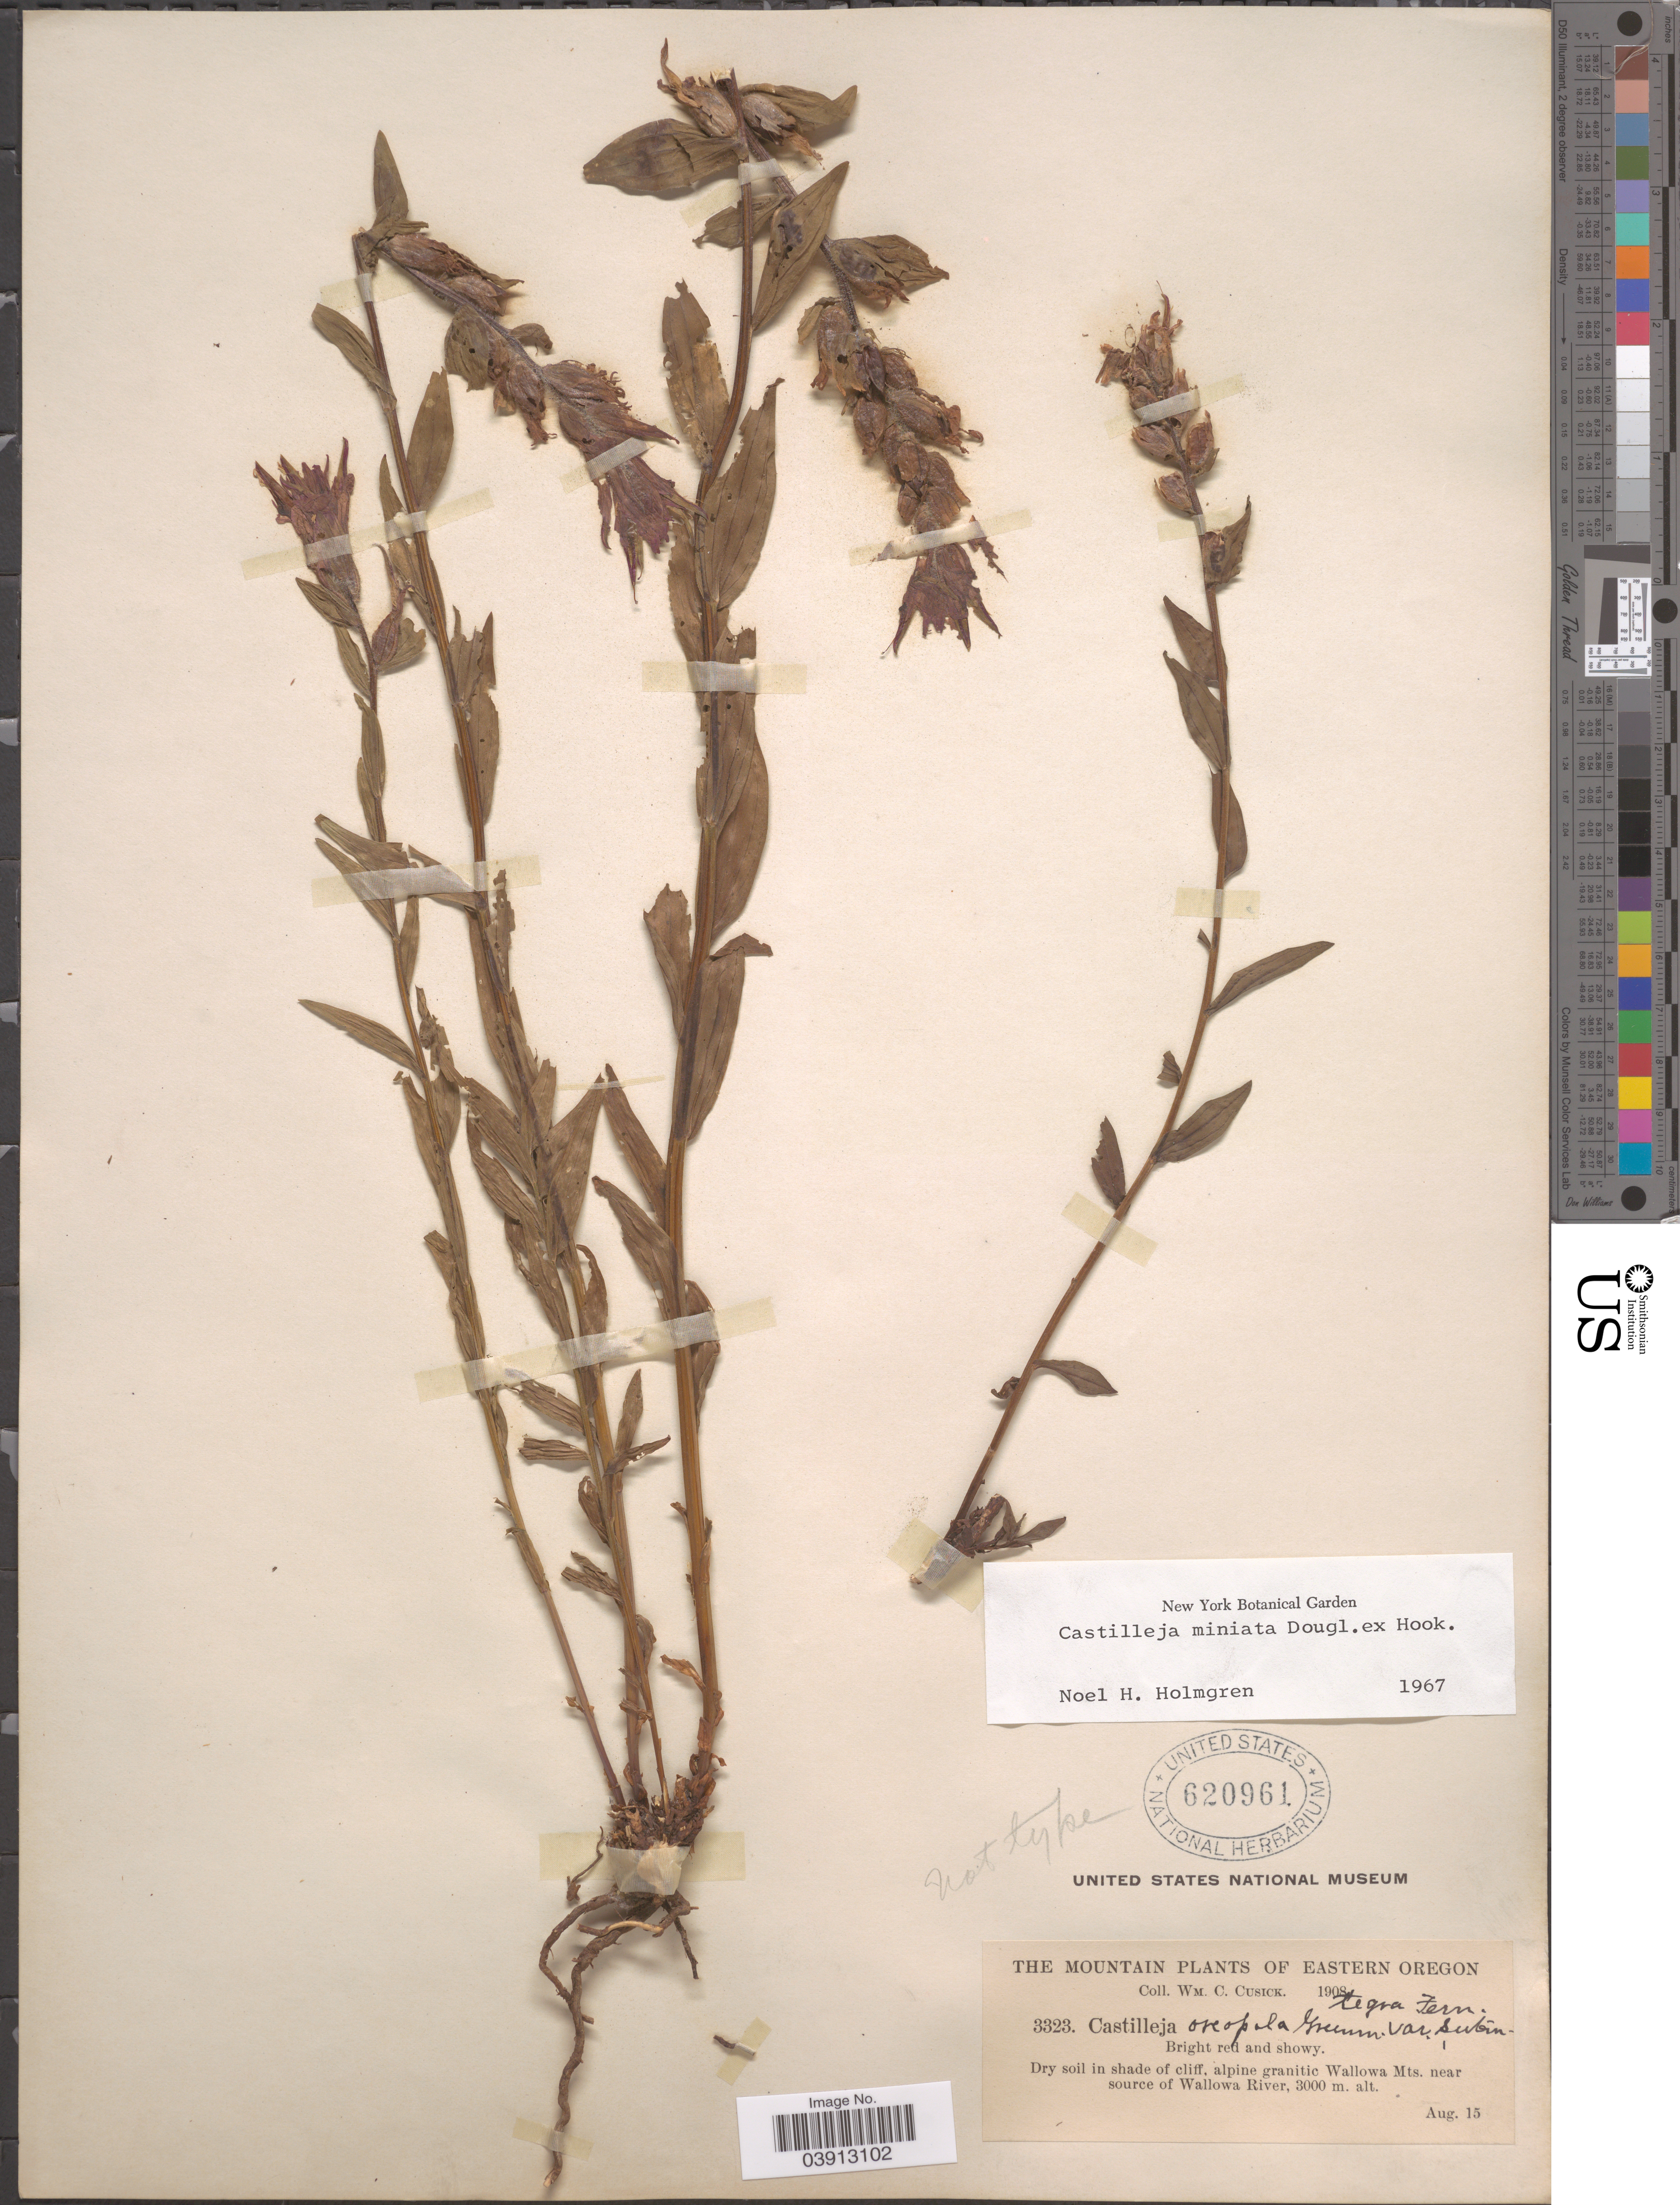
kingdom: Plantae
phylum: Tracheophyta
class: Magnoliopsida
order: Lamiales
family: Orobanchaceae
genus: Castilleja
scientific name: Castilleja miniata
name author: Douglas ex Hook.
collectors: W. C. Cusick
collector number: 3323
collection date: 1908-08-15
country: United States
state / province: Oregon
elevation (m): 3000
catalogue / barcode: US 620961